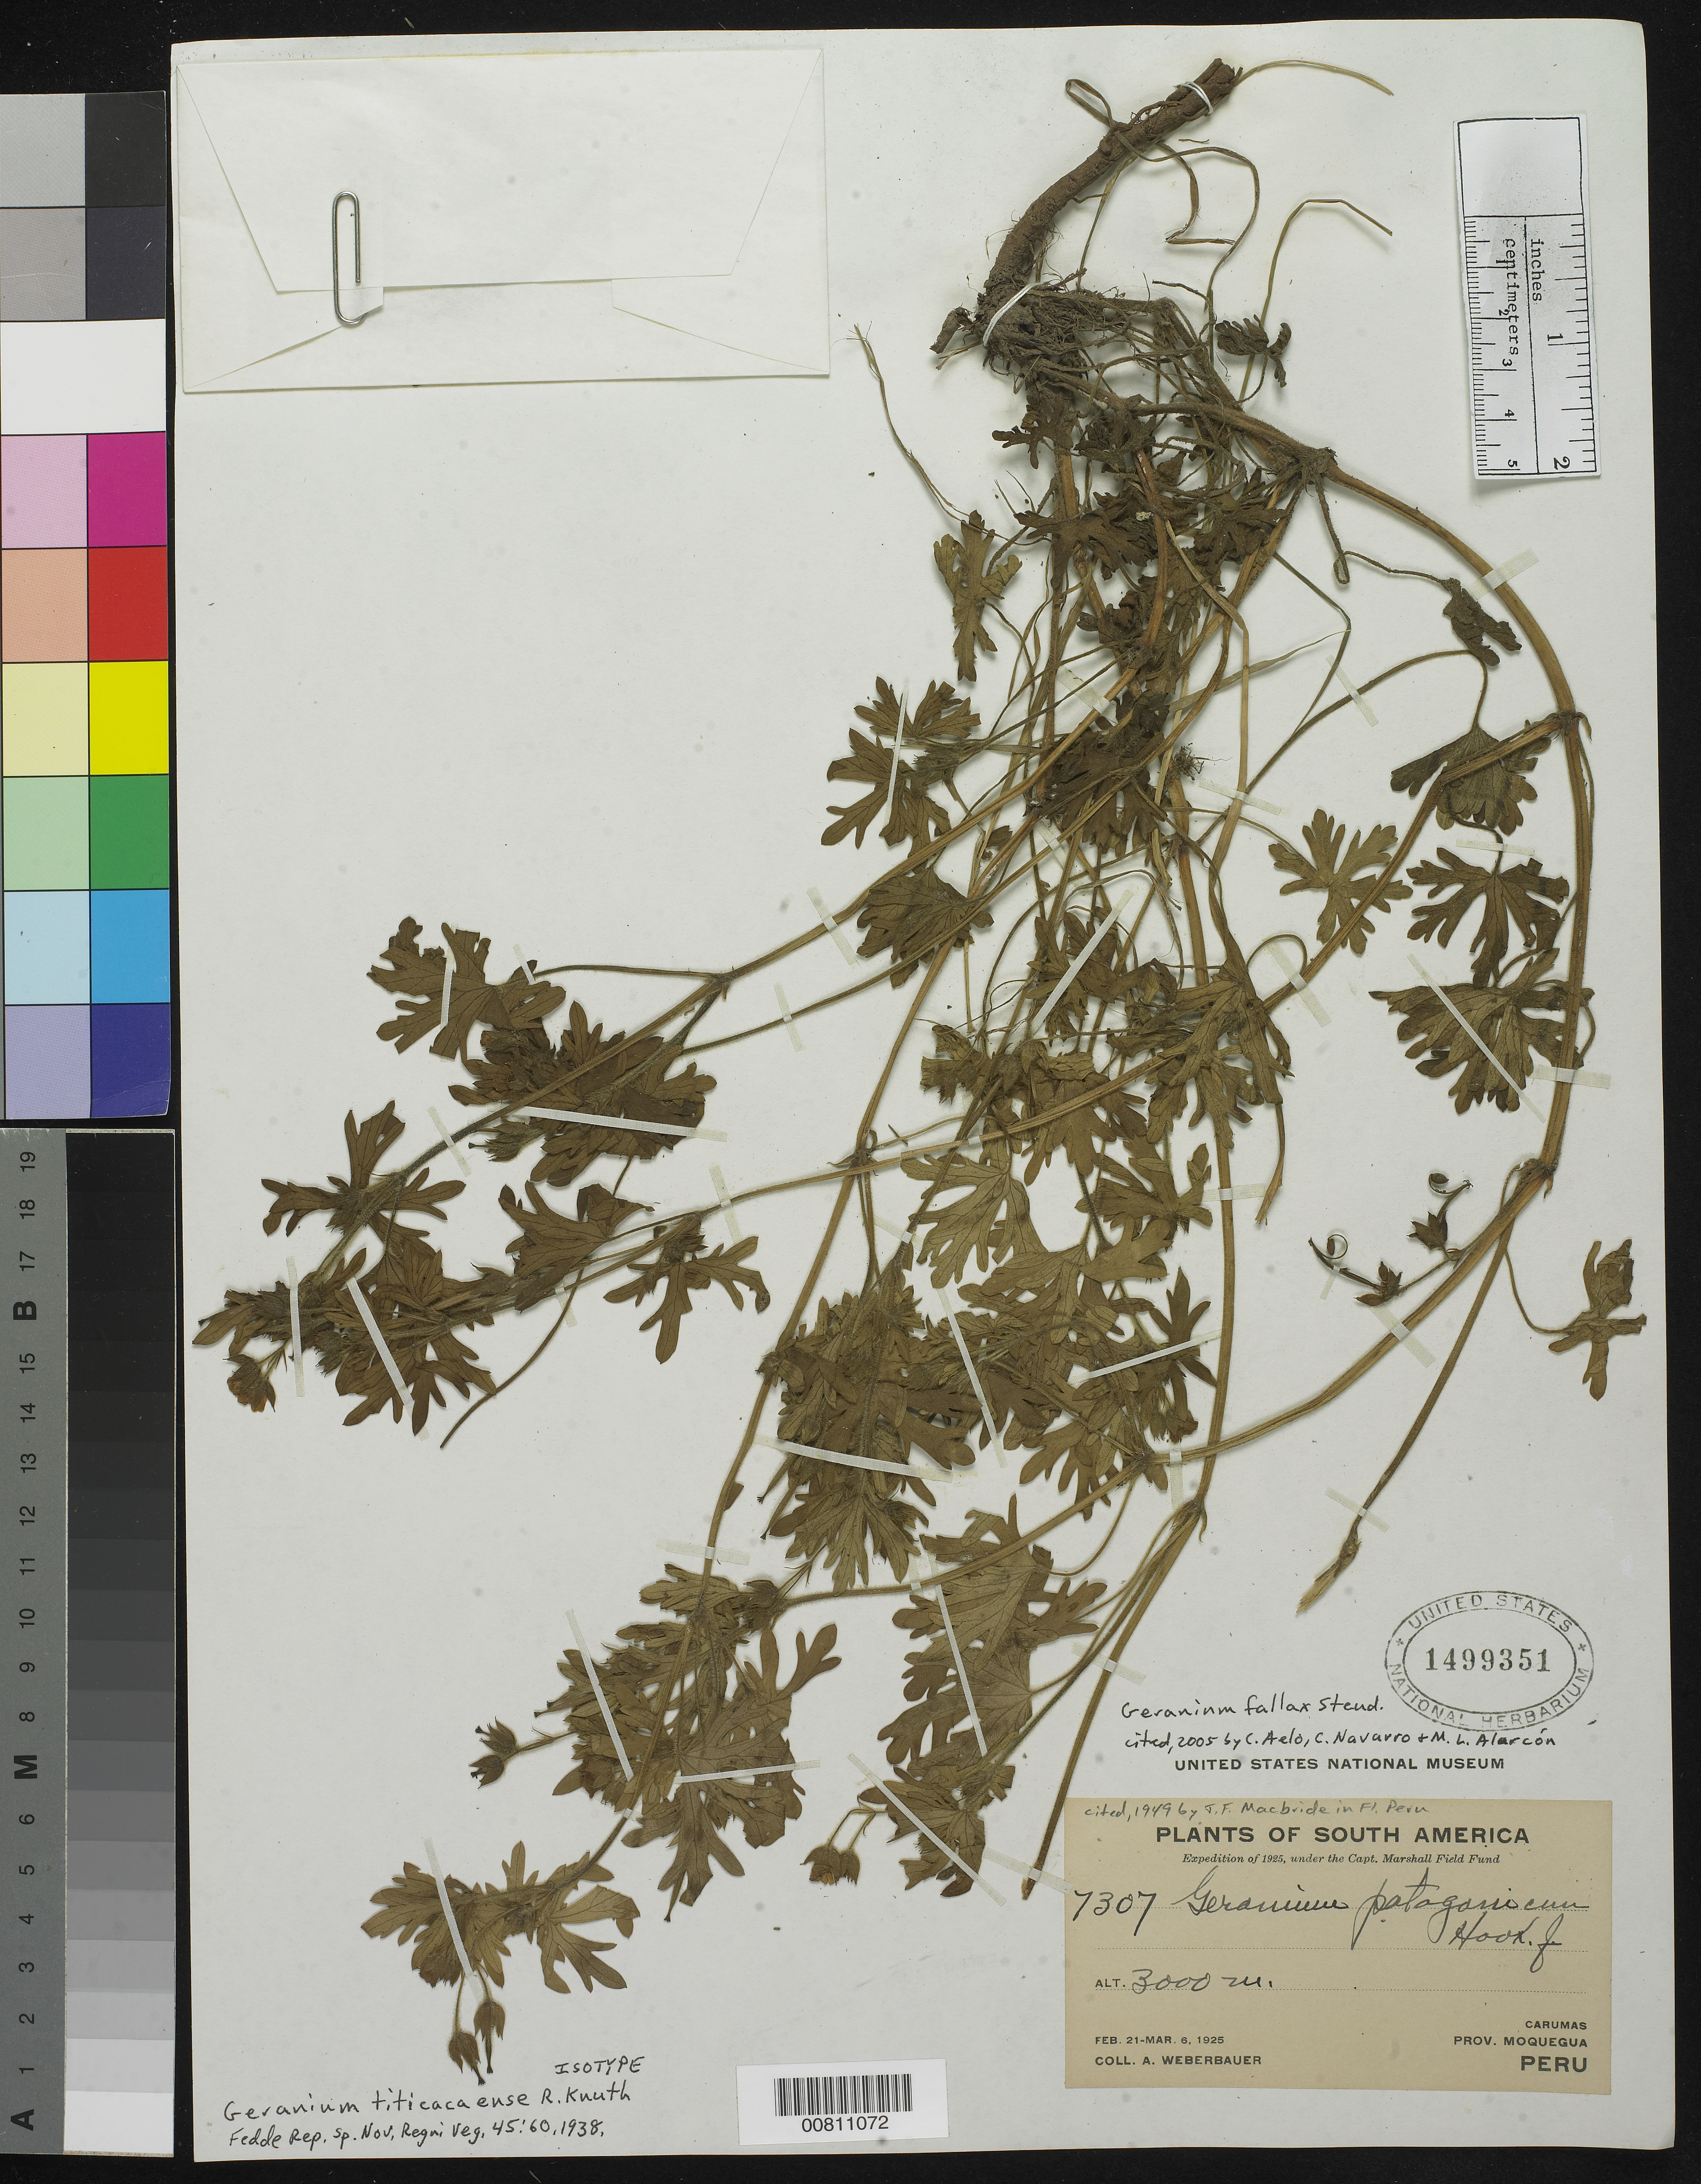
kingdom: Plantae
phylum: Tracheophyta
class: Magnoliopsida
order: Geraniales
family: Geraniaceae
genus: Geranium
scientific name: Geranium titicacaense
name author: R. Knuth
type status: Isotype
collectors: A. Weberbauer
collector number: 7307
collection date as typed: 21 Feb 1925 to 06 Mar 1925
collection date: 1925-02-21/1925-03-06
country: Peru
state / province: Moquegua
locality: Carumas.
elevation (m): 3000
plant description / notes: Cited 2005 by C. Aelo et al.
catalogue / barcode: US 1499351